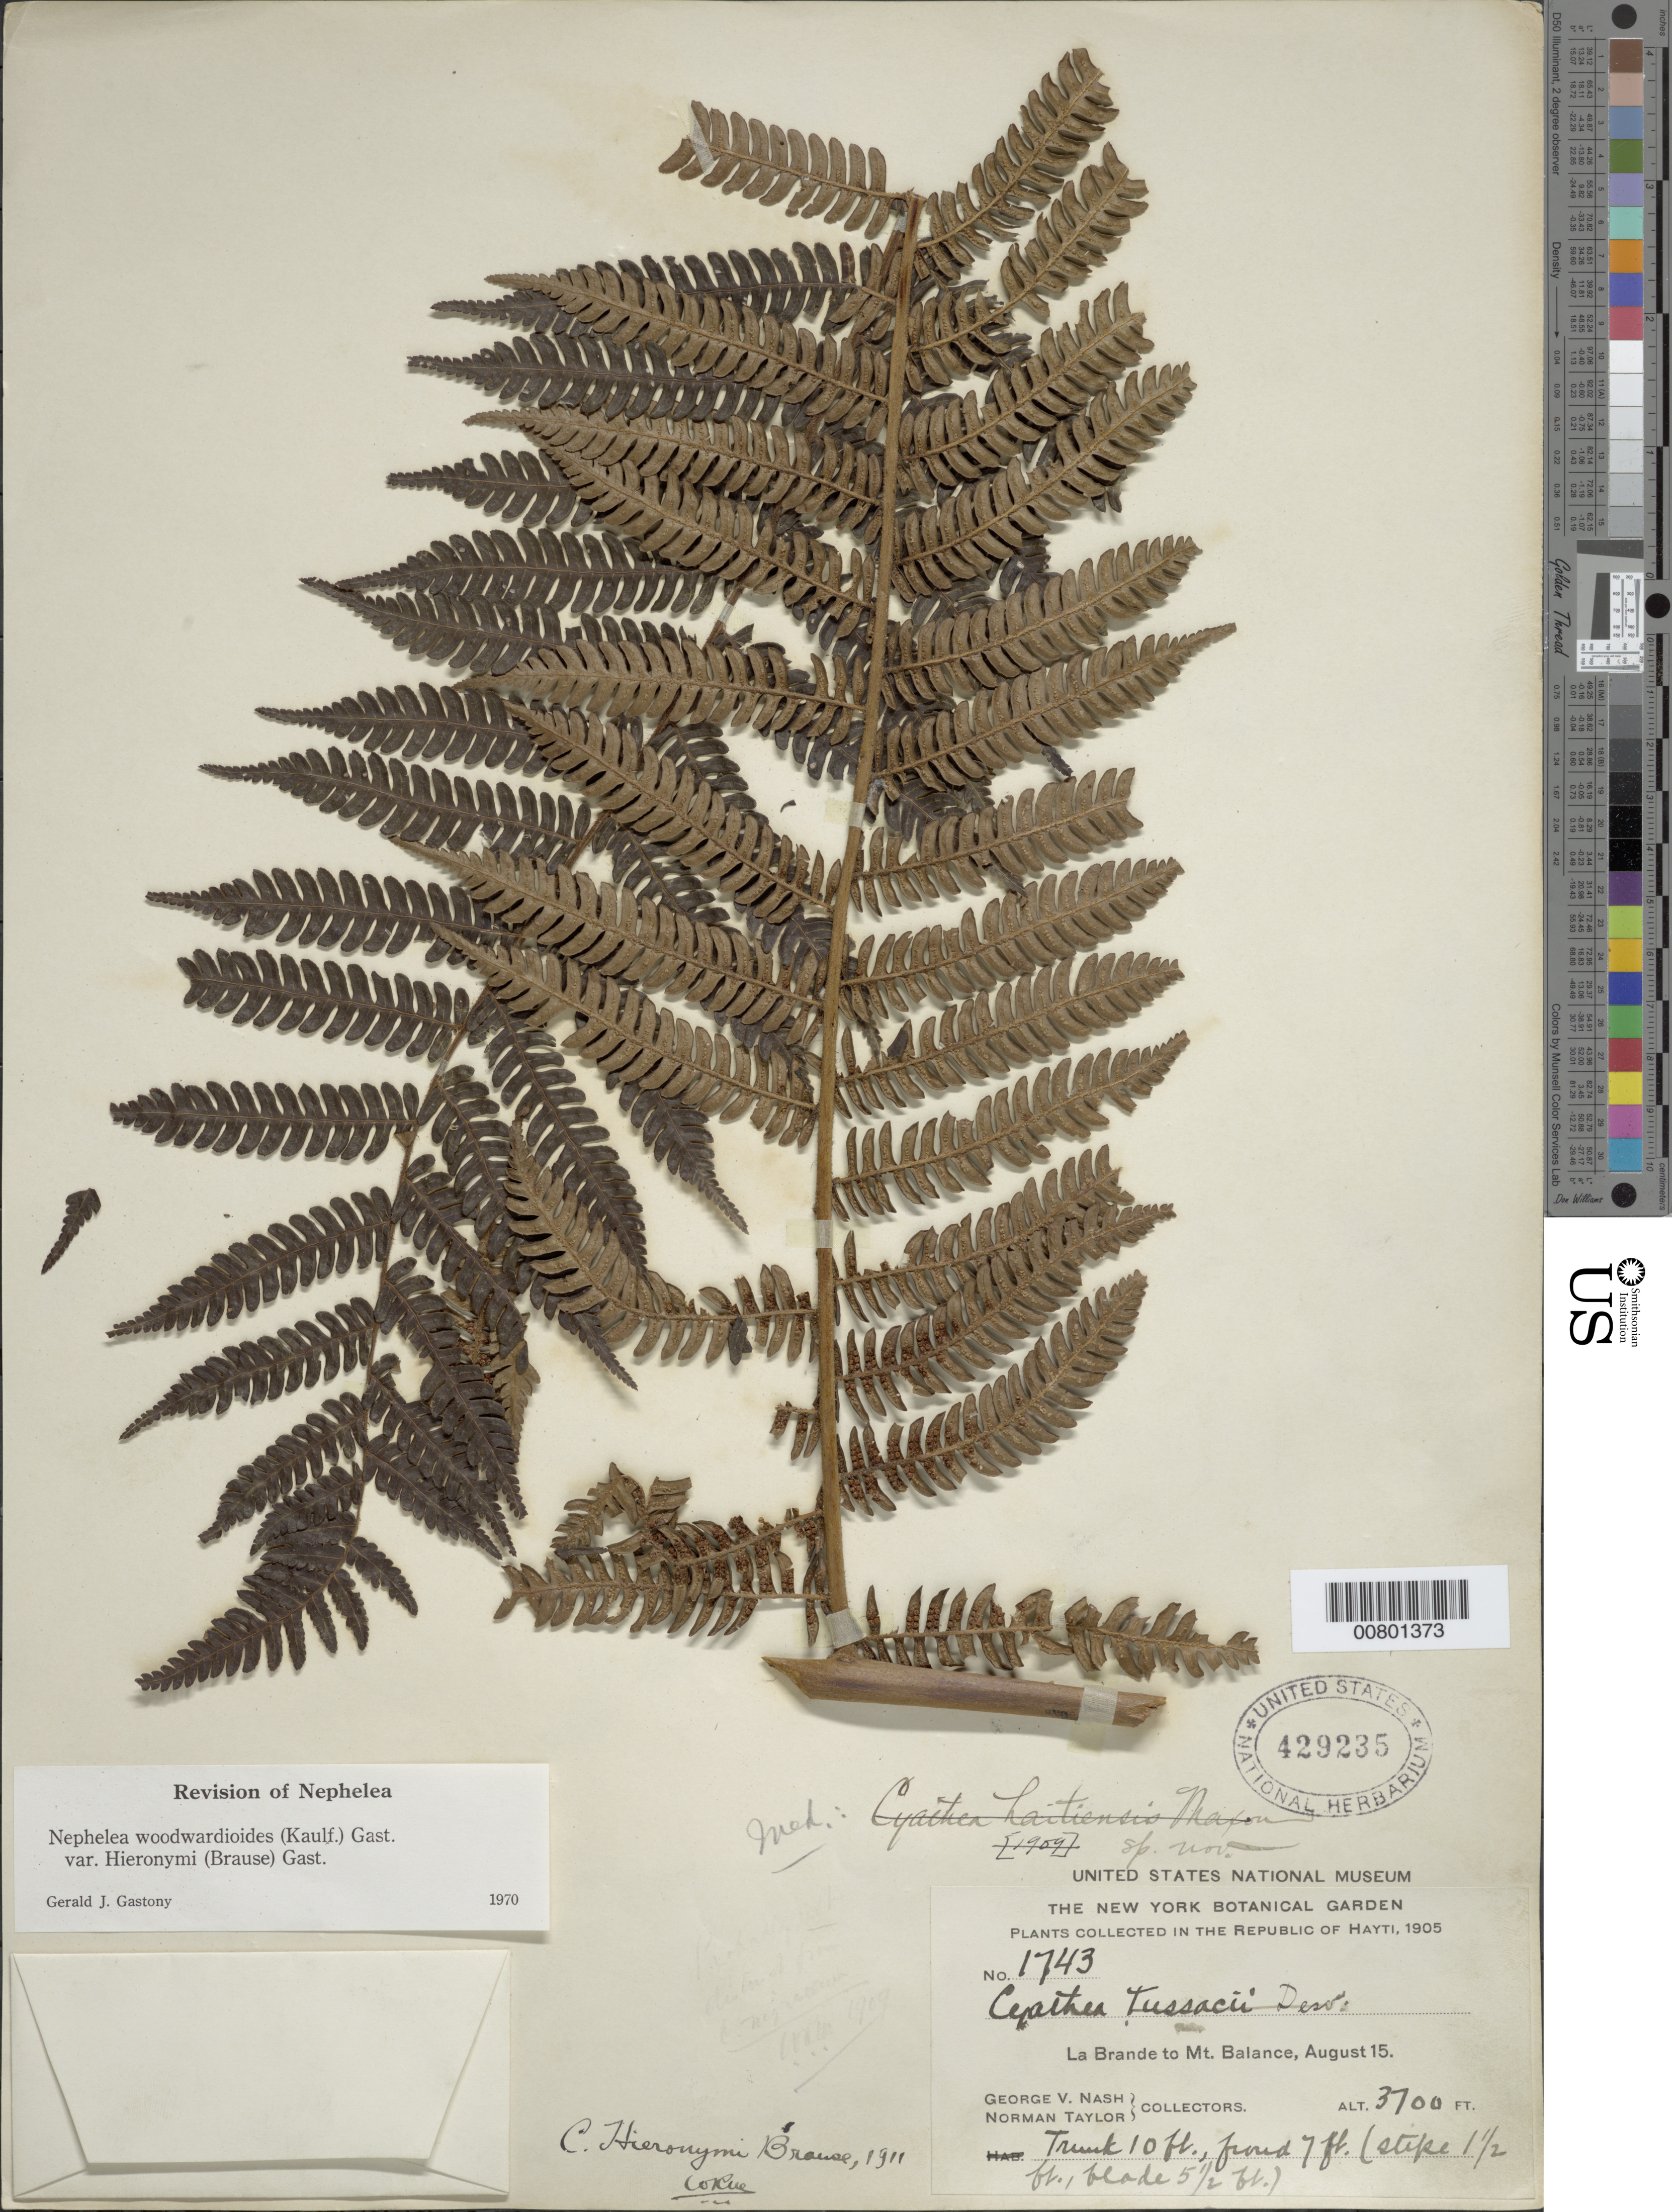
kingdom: Plantae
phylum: Tracheophyta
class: Polypodiopsida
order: Cyatheales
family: Cyatheaceae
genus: Alsophila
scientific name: Alsophila woodwardioides var. hieronymii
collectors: G. V. Nash & N. Taylor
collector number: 1743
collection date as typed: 15 Aug 1905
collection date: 1905-08-15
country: Haiti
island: Hispaniola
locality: La Brande to Mt. Balance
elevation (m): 1128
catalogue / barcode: US 429235